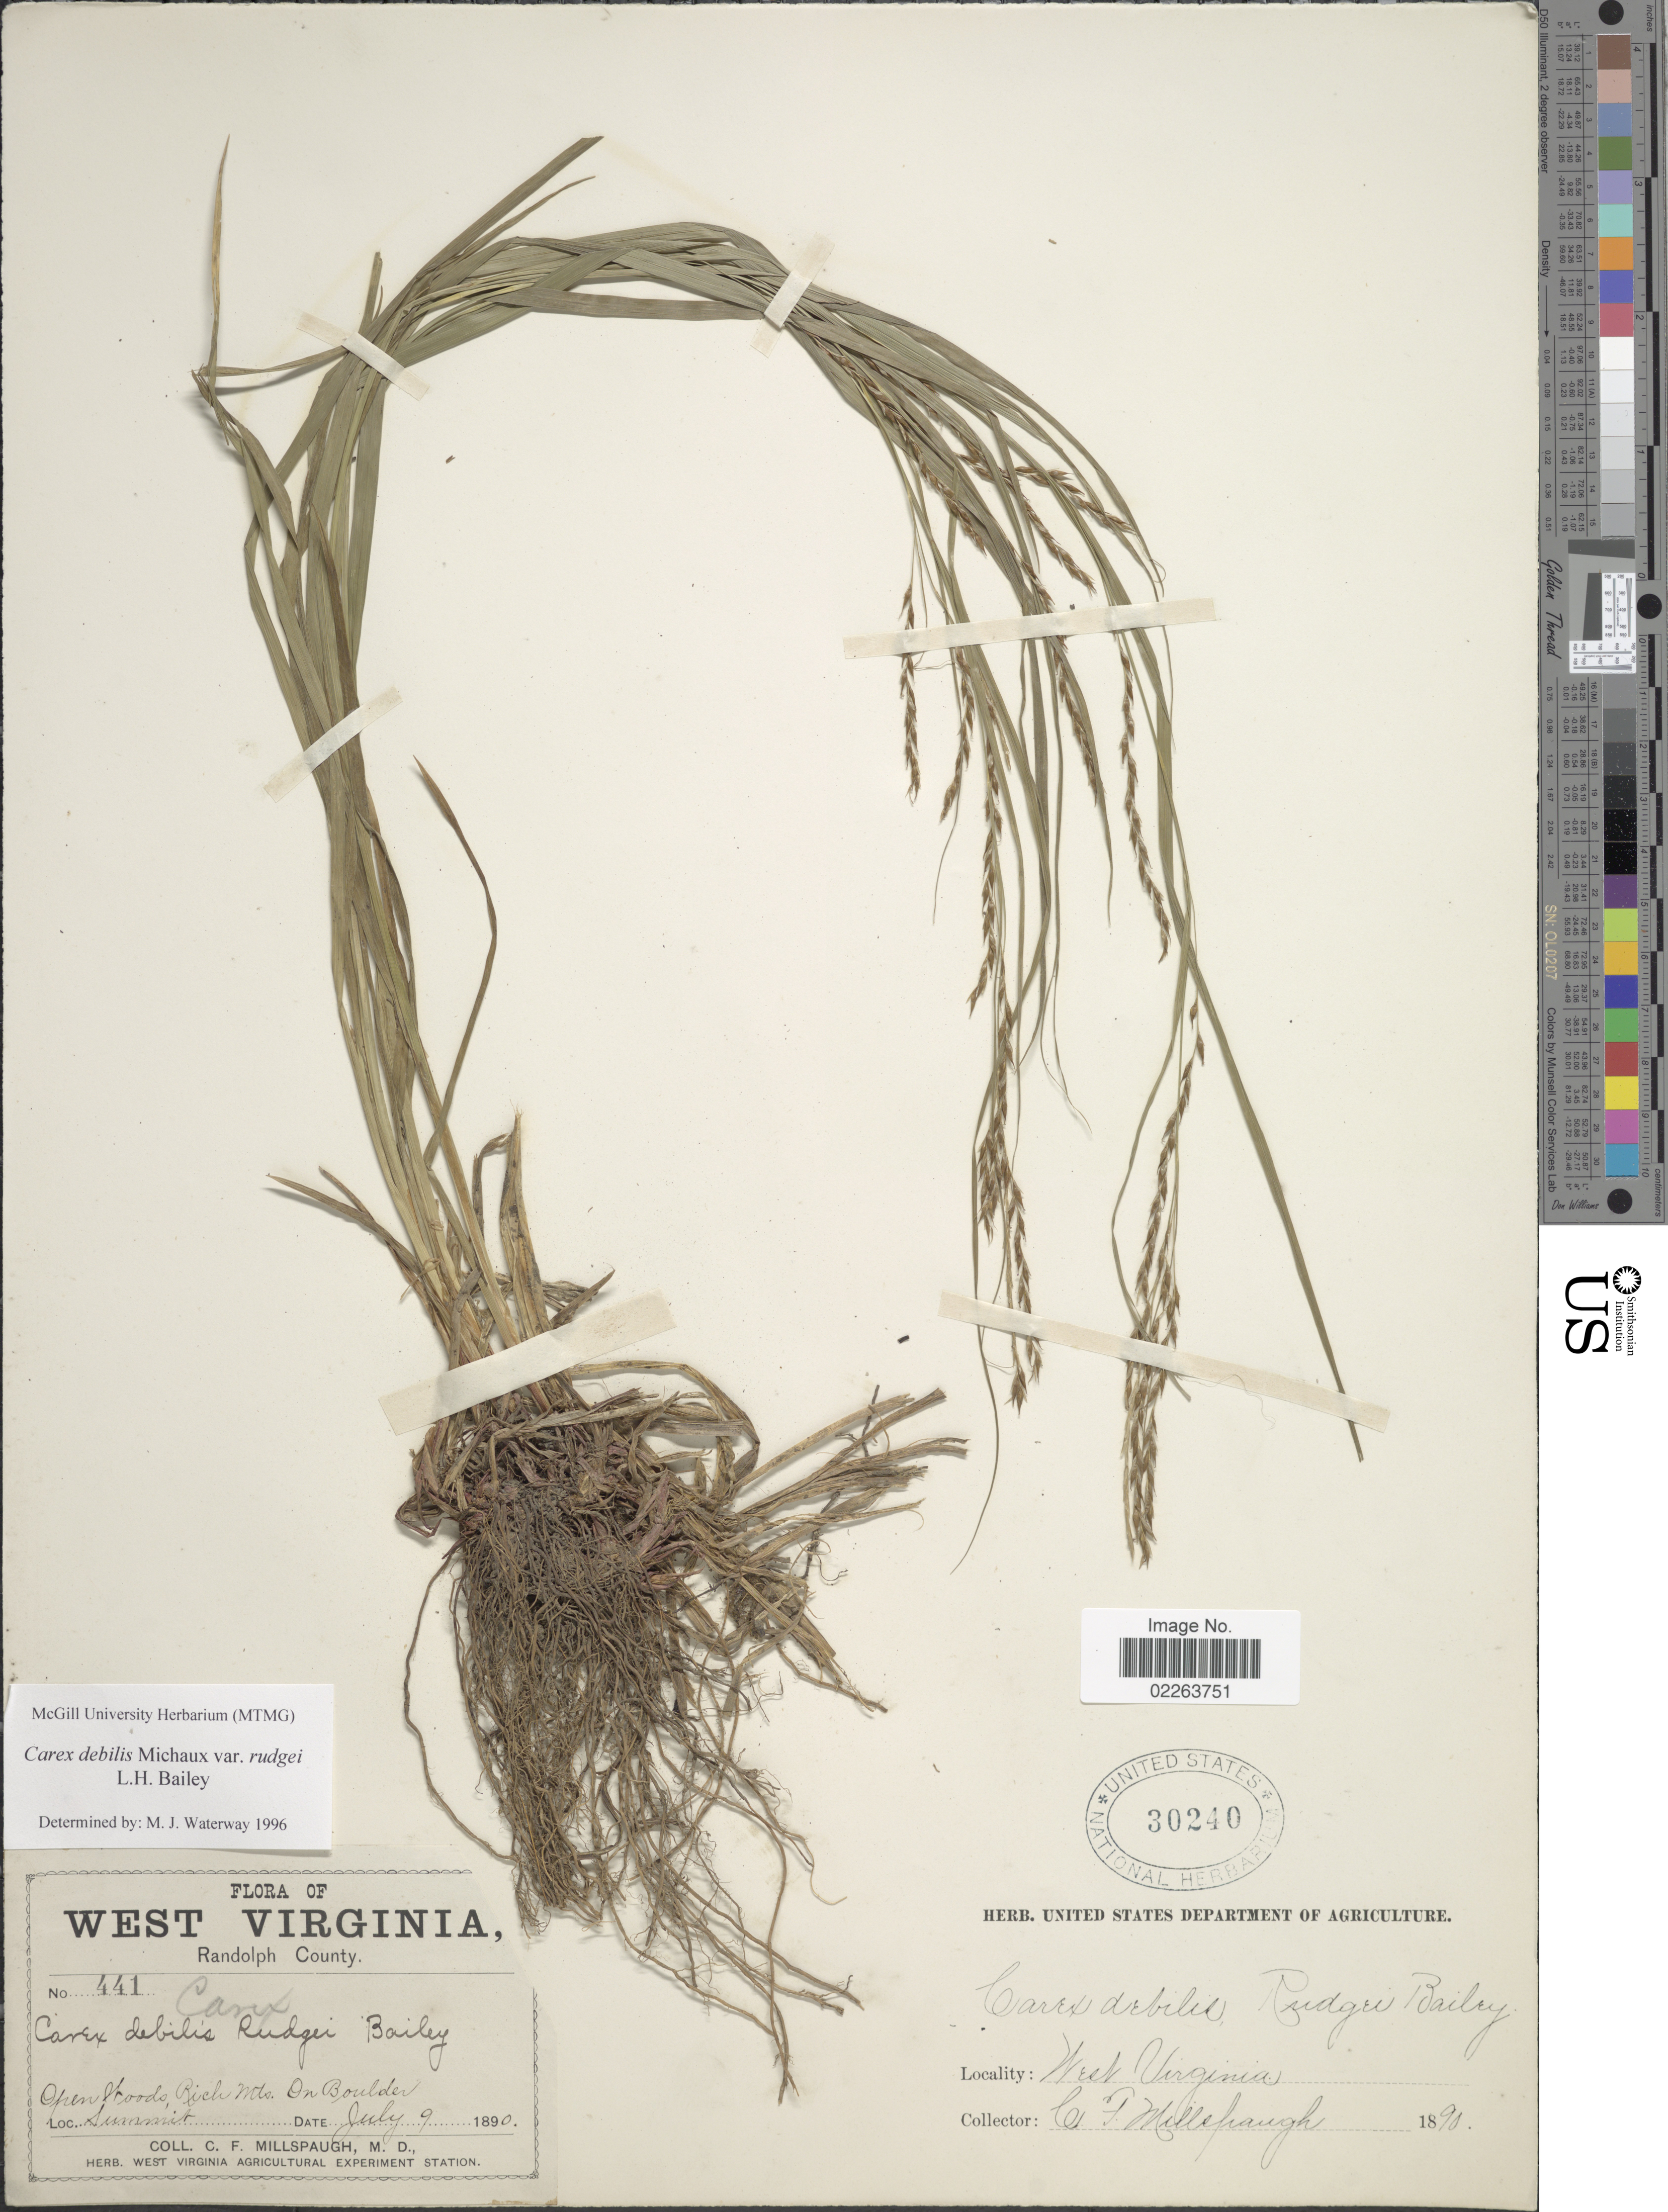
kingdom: Plantae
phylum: Tracheophyta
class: Liliopsida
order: Poales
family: Cyperaceae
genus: Carex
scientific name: Carex flexuosa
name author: Muhl. ex Willd.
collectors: C. F. Millspaugh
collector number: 441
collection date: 1890-07-09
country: United States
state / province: West Virginia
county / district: Randolph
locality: Randolph County. Open Woods, Rich Mts., On Boulder. Summit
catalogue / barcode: US 30240